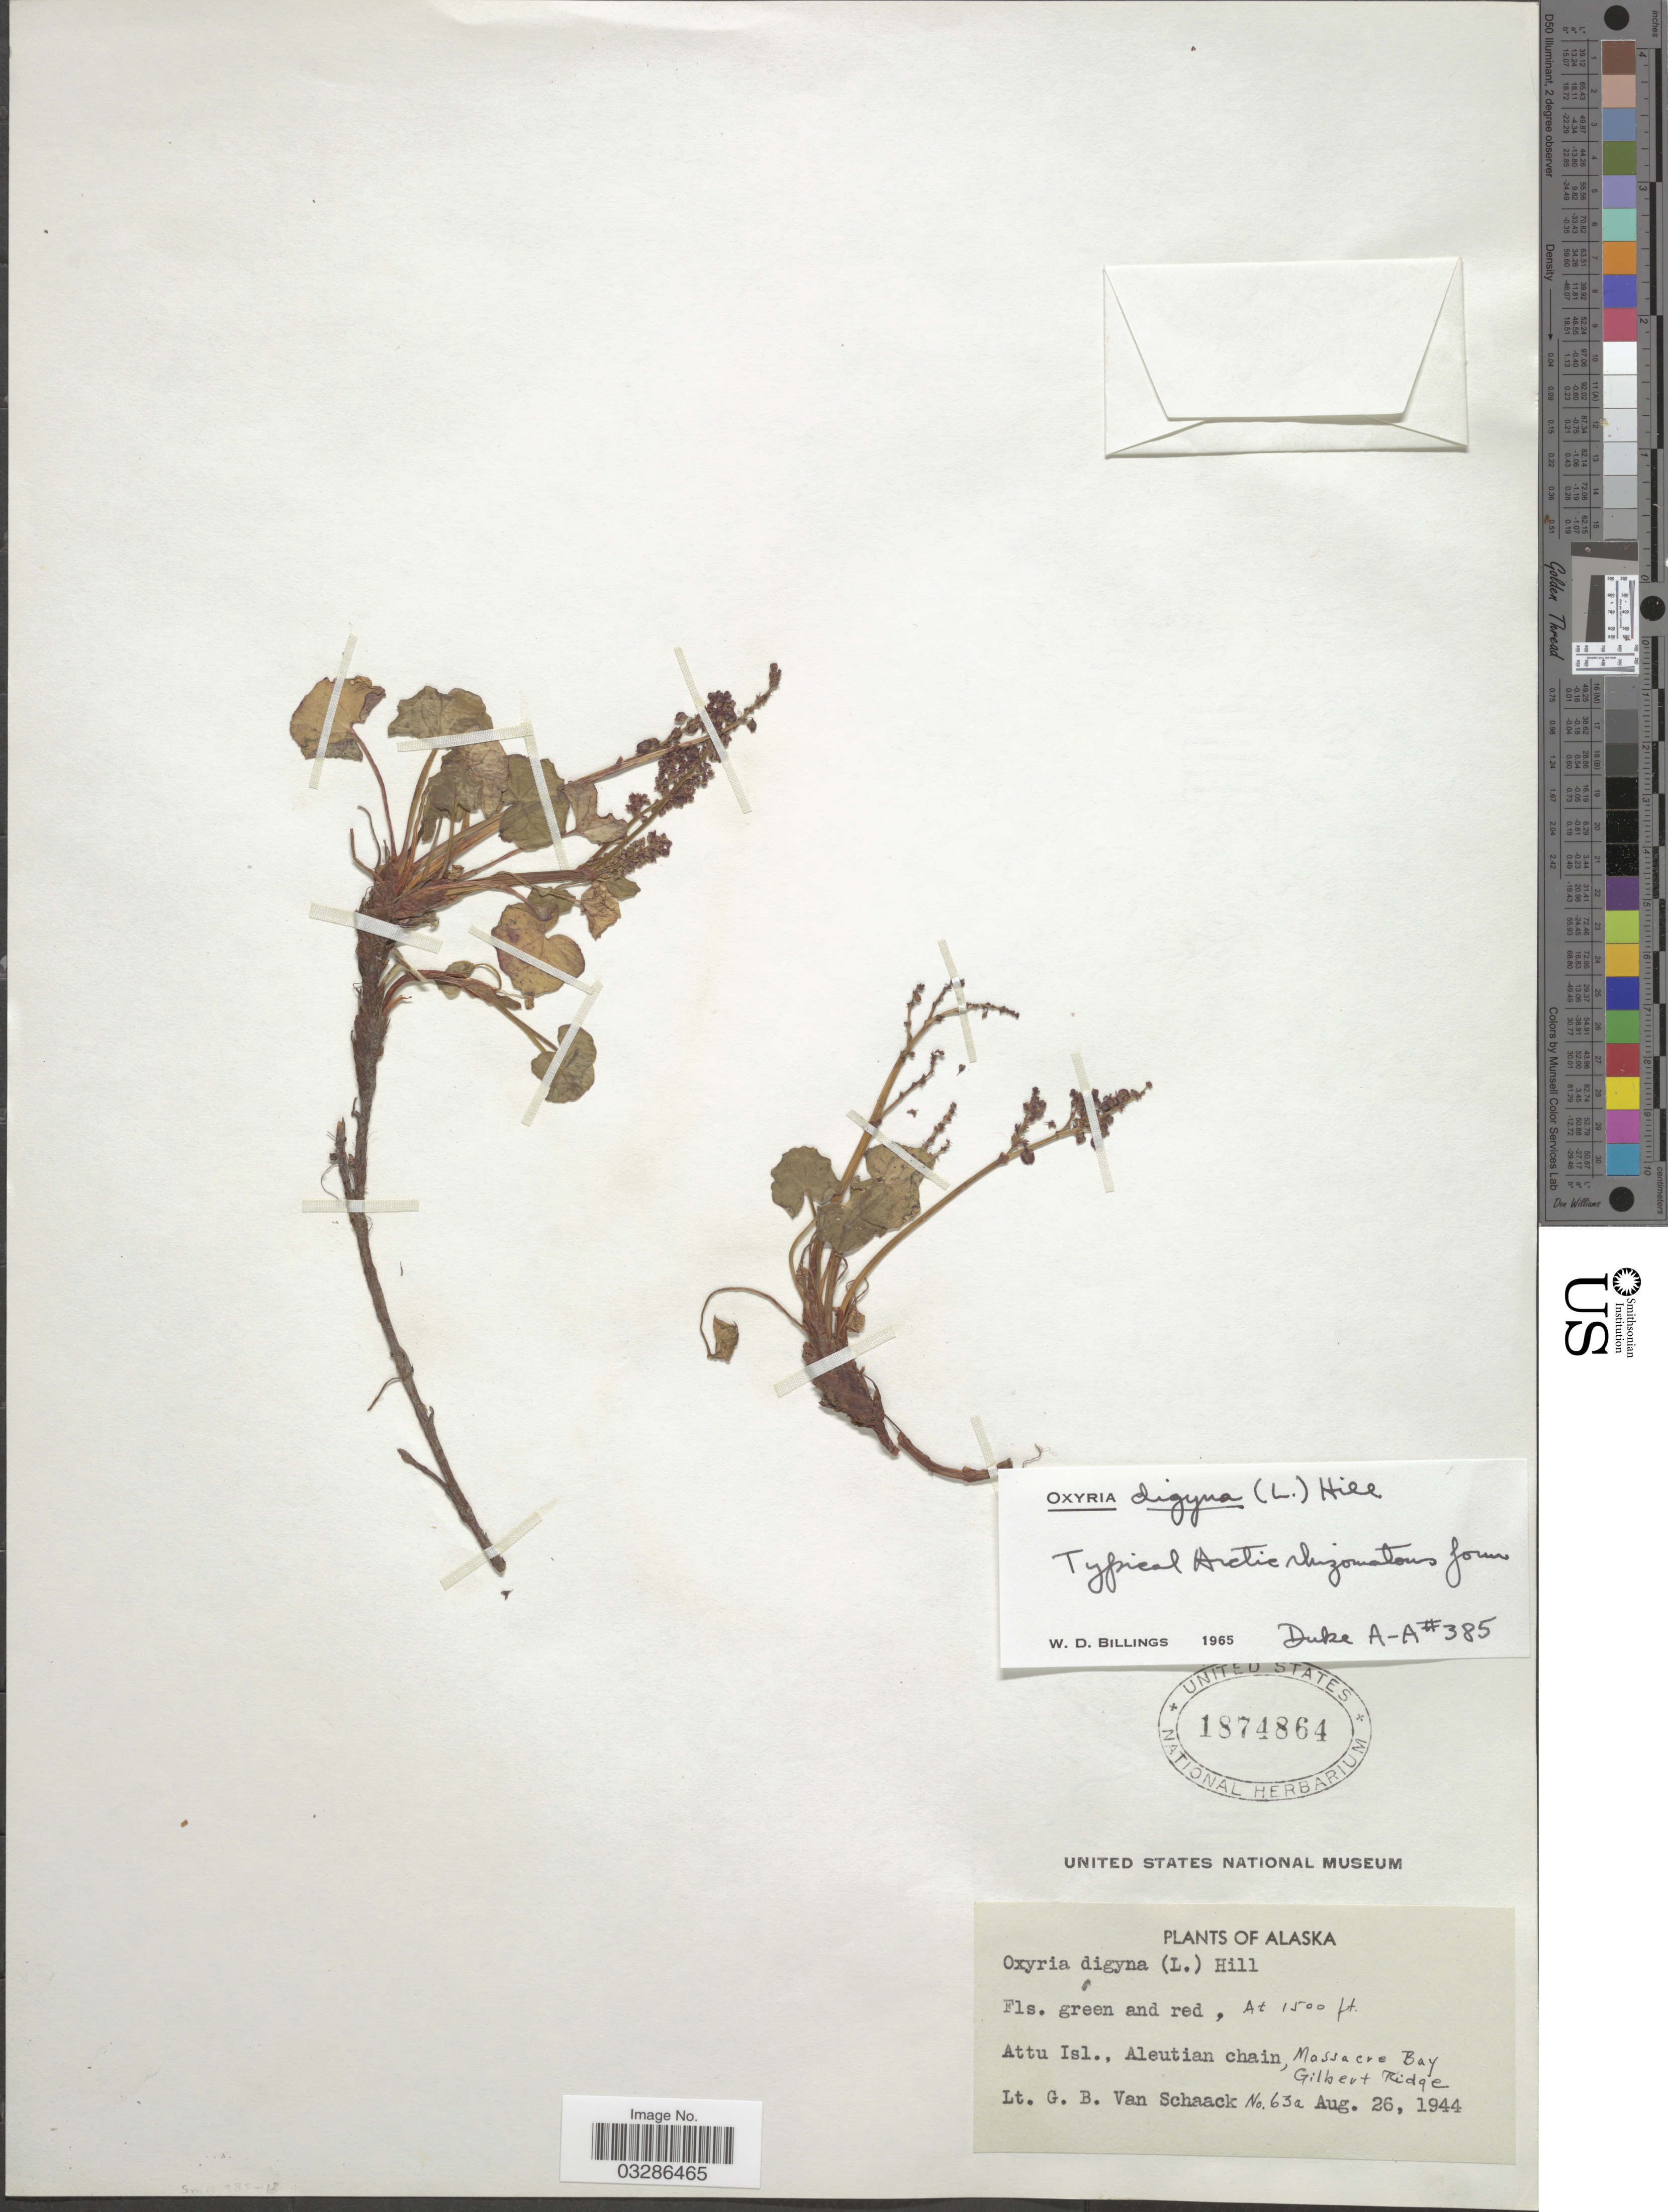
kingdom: Plantae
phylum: Tracheophyta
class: Magnoliopsida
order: Caryophyllales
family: Polygonaceae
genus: Oxyria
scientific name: Oxyria digyna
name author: (L.) Hill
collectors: G. Van Schaack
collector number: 63a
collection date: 1944-08-26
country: United States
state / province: Alaska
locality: Attu Isl., Aleutian chain, Massacre Bay. Gilbert Ridge.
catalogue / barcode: US 1874864